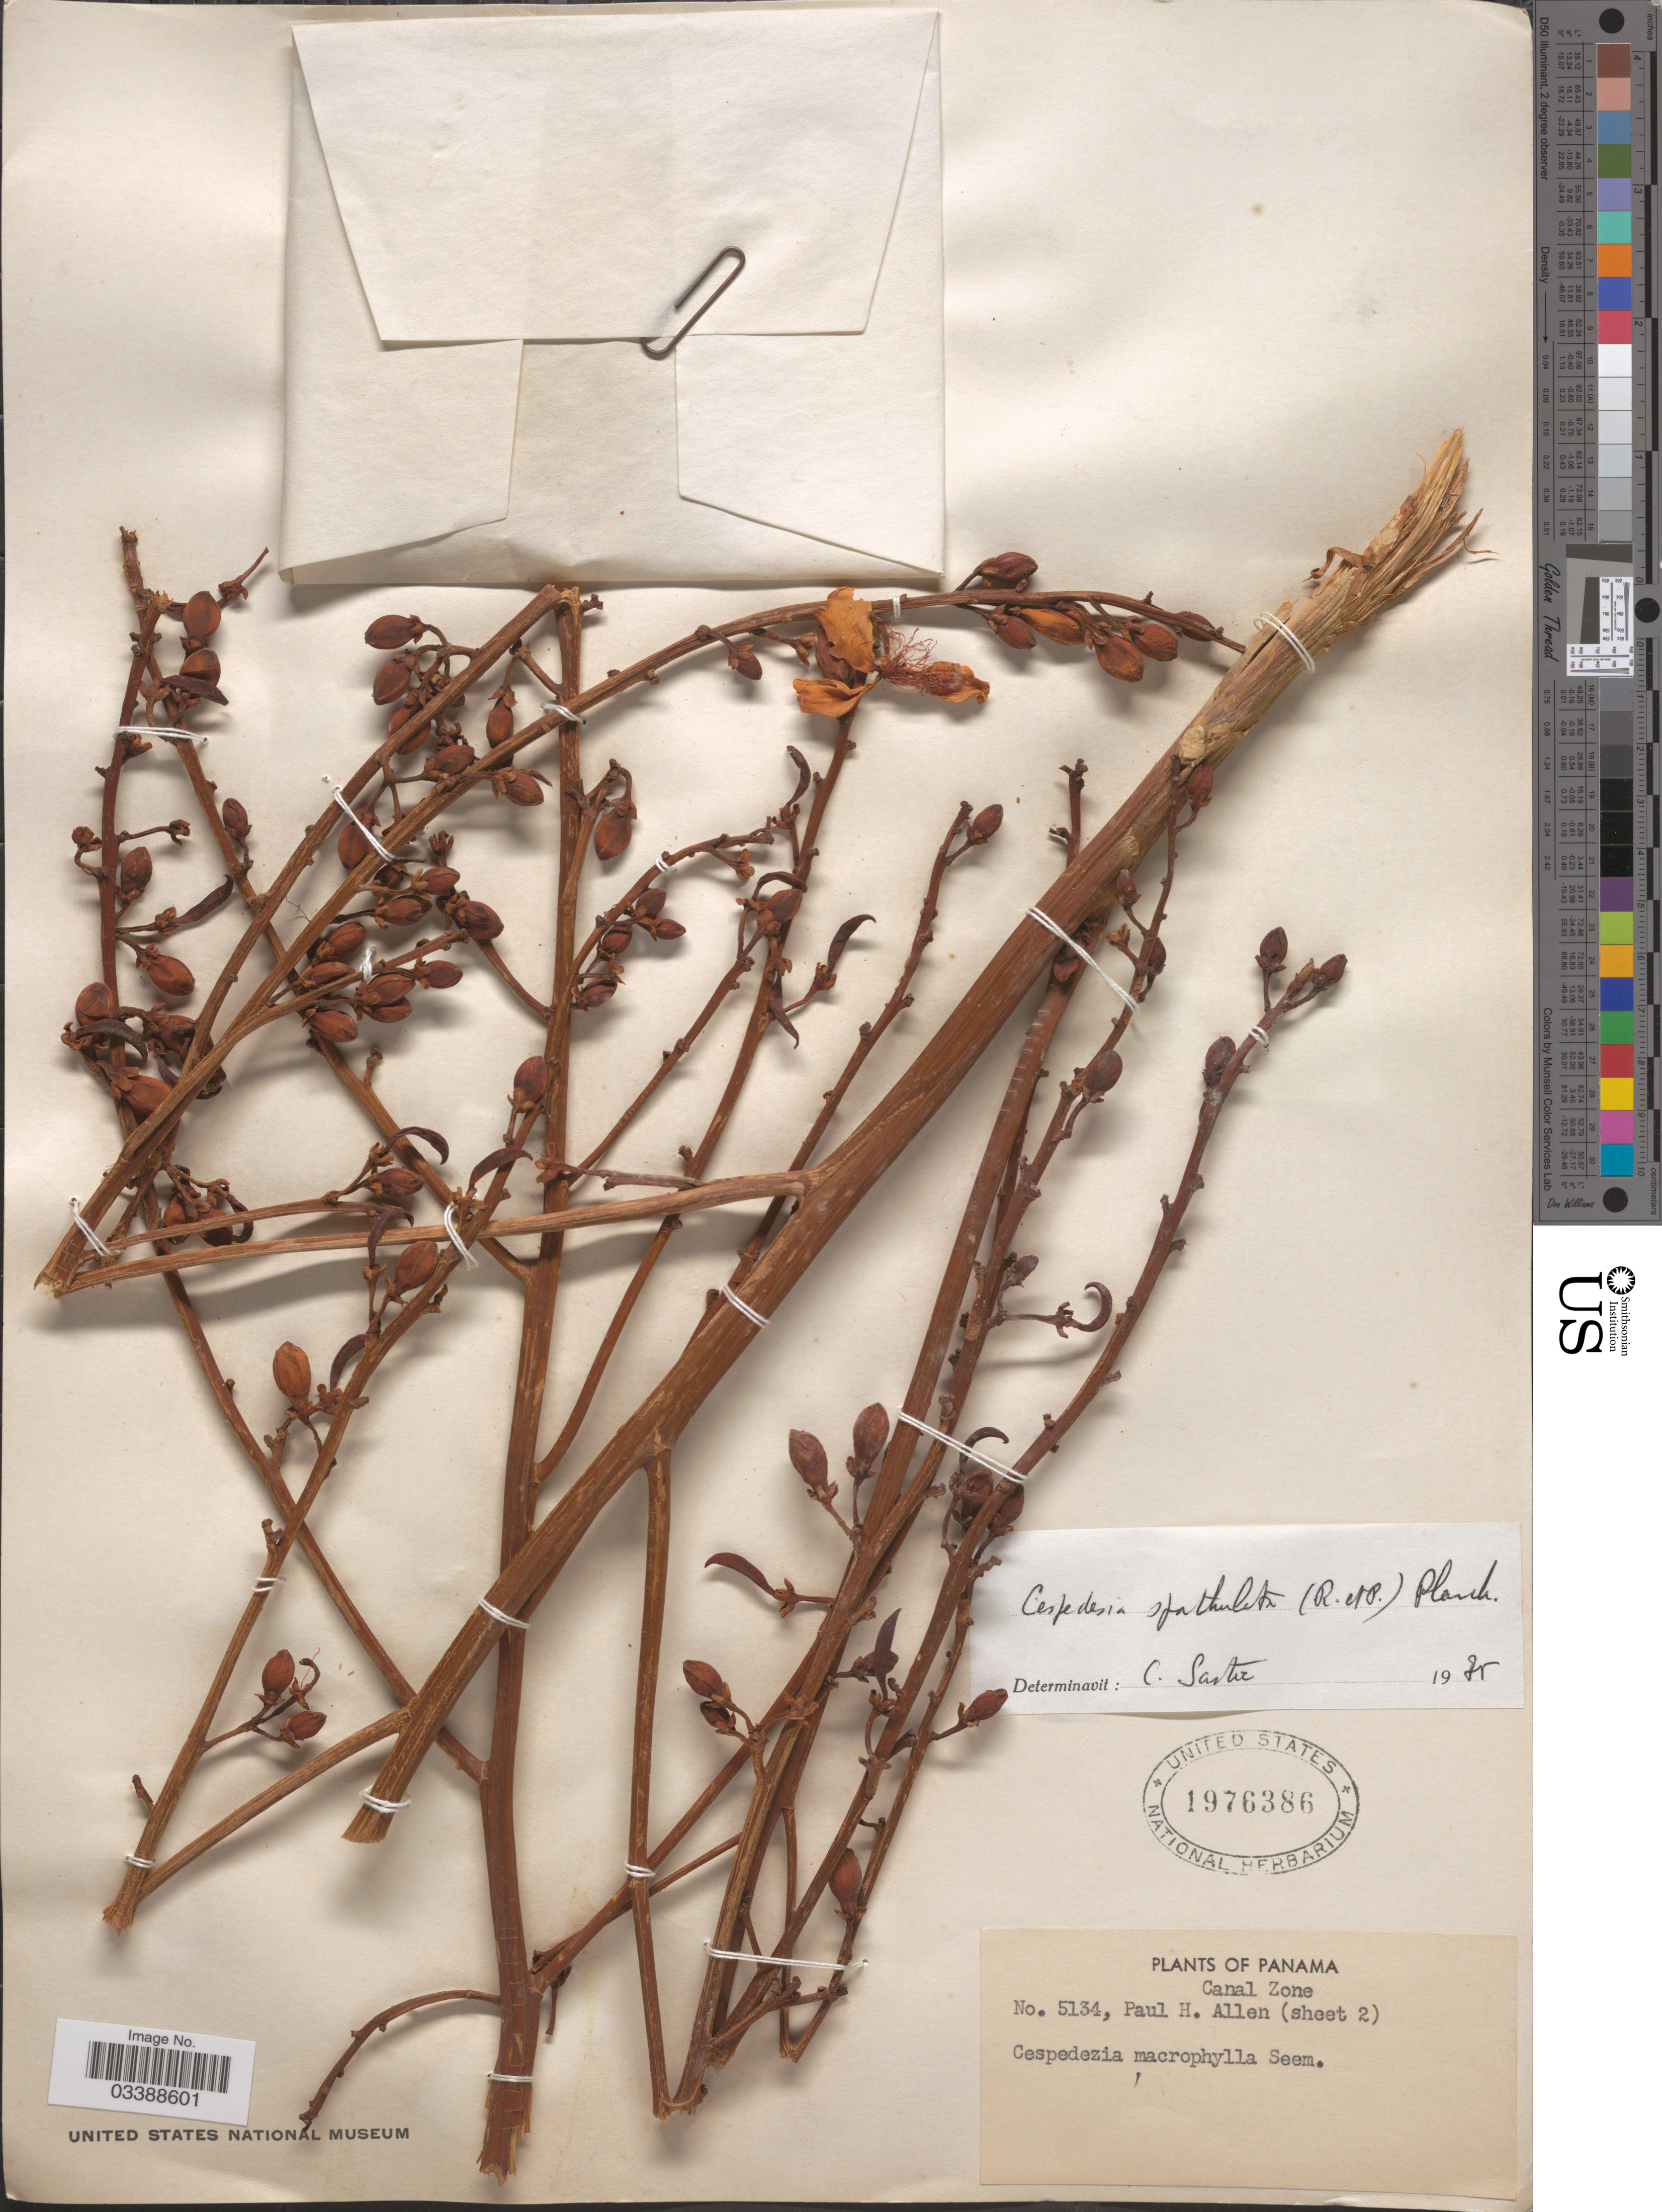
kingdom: Plantae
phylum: Tracheophyta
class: Magnoliopsida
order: Malpighiales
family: Ochnaceae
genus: Cespedesia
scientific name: Cespedesia spathulata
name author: (Ruiz & Pav.) Planch.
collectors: P. H. Allen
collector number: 5134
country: Panama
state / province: Colón / Panamá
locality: Canal Zone.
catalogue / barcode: US 1976386